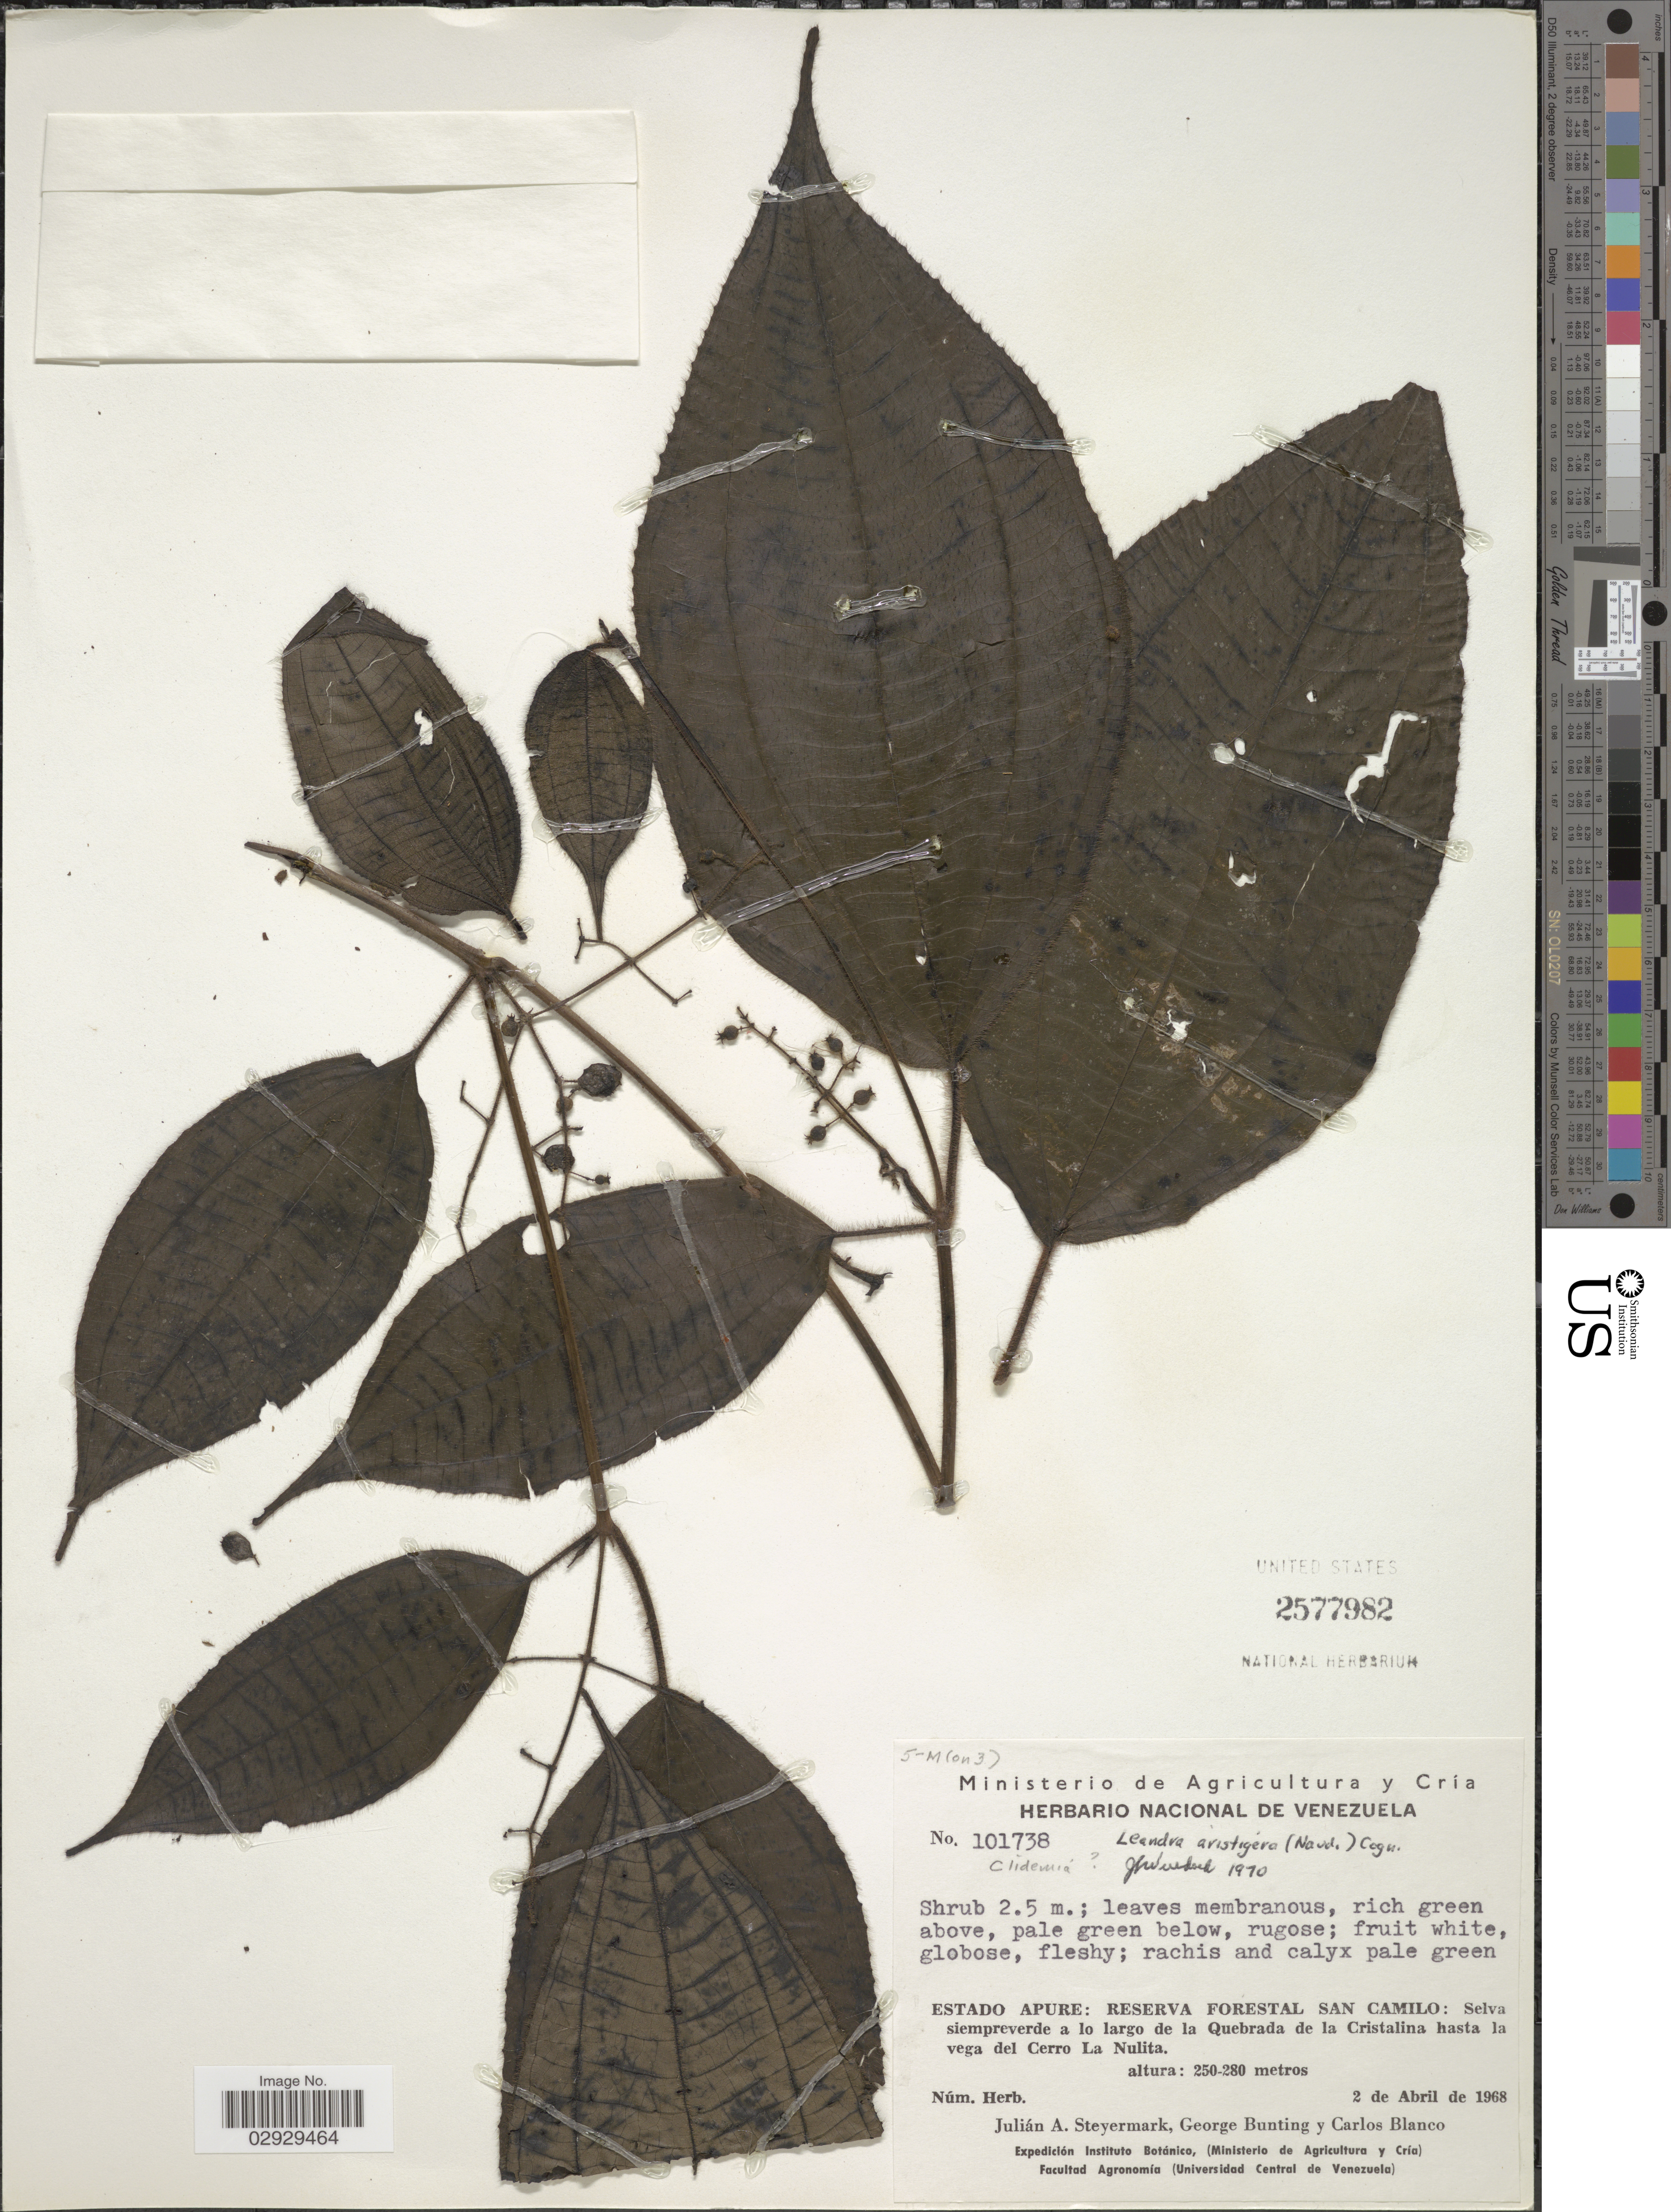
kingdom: Plantae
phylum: Tracheophyta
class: Magnoliopsida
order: Myrtales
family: Melastomataceae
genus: Leandra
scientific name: Leandra aristigera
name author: (Naudin) Cogn.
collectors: J. Steyermark, G. S. Bunting & C. Blanco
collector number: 101738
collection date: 1968-04-02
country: Venezuela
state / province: Apure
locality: Reserva Forestal San Camilo: Selva siempreverde a lo largo de la Quebrada de la Cristalina hasta la vega del Cerro La Nulita.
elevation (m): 250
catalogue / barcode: US 2577982